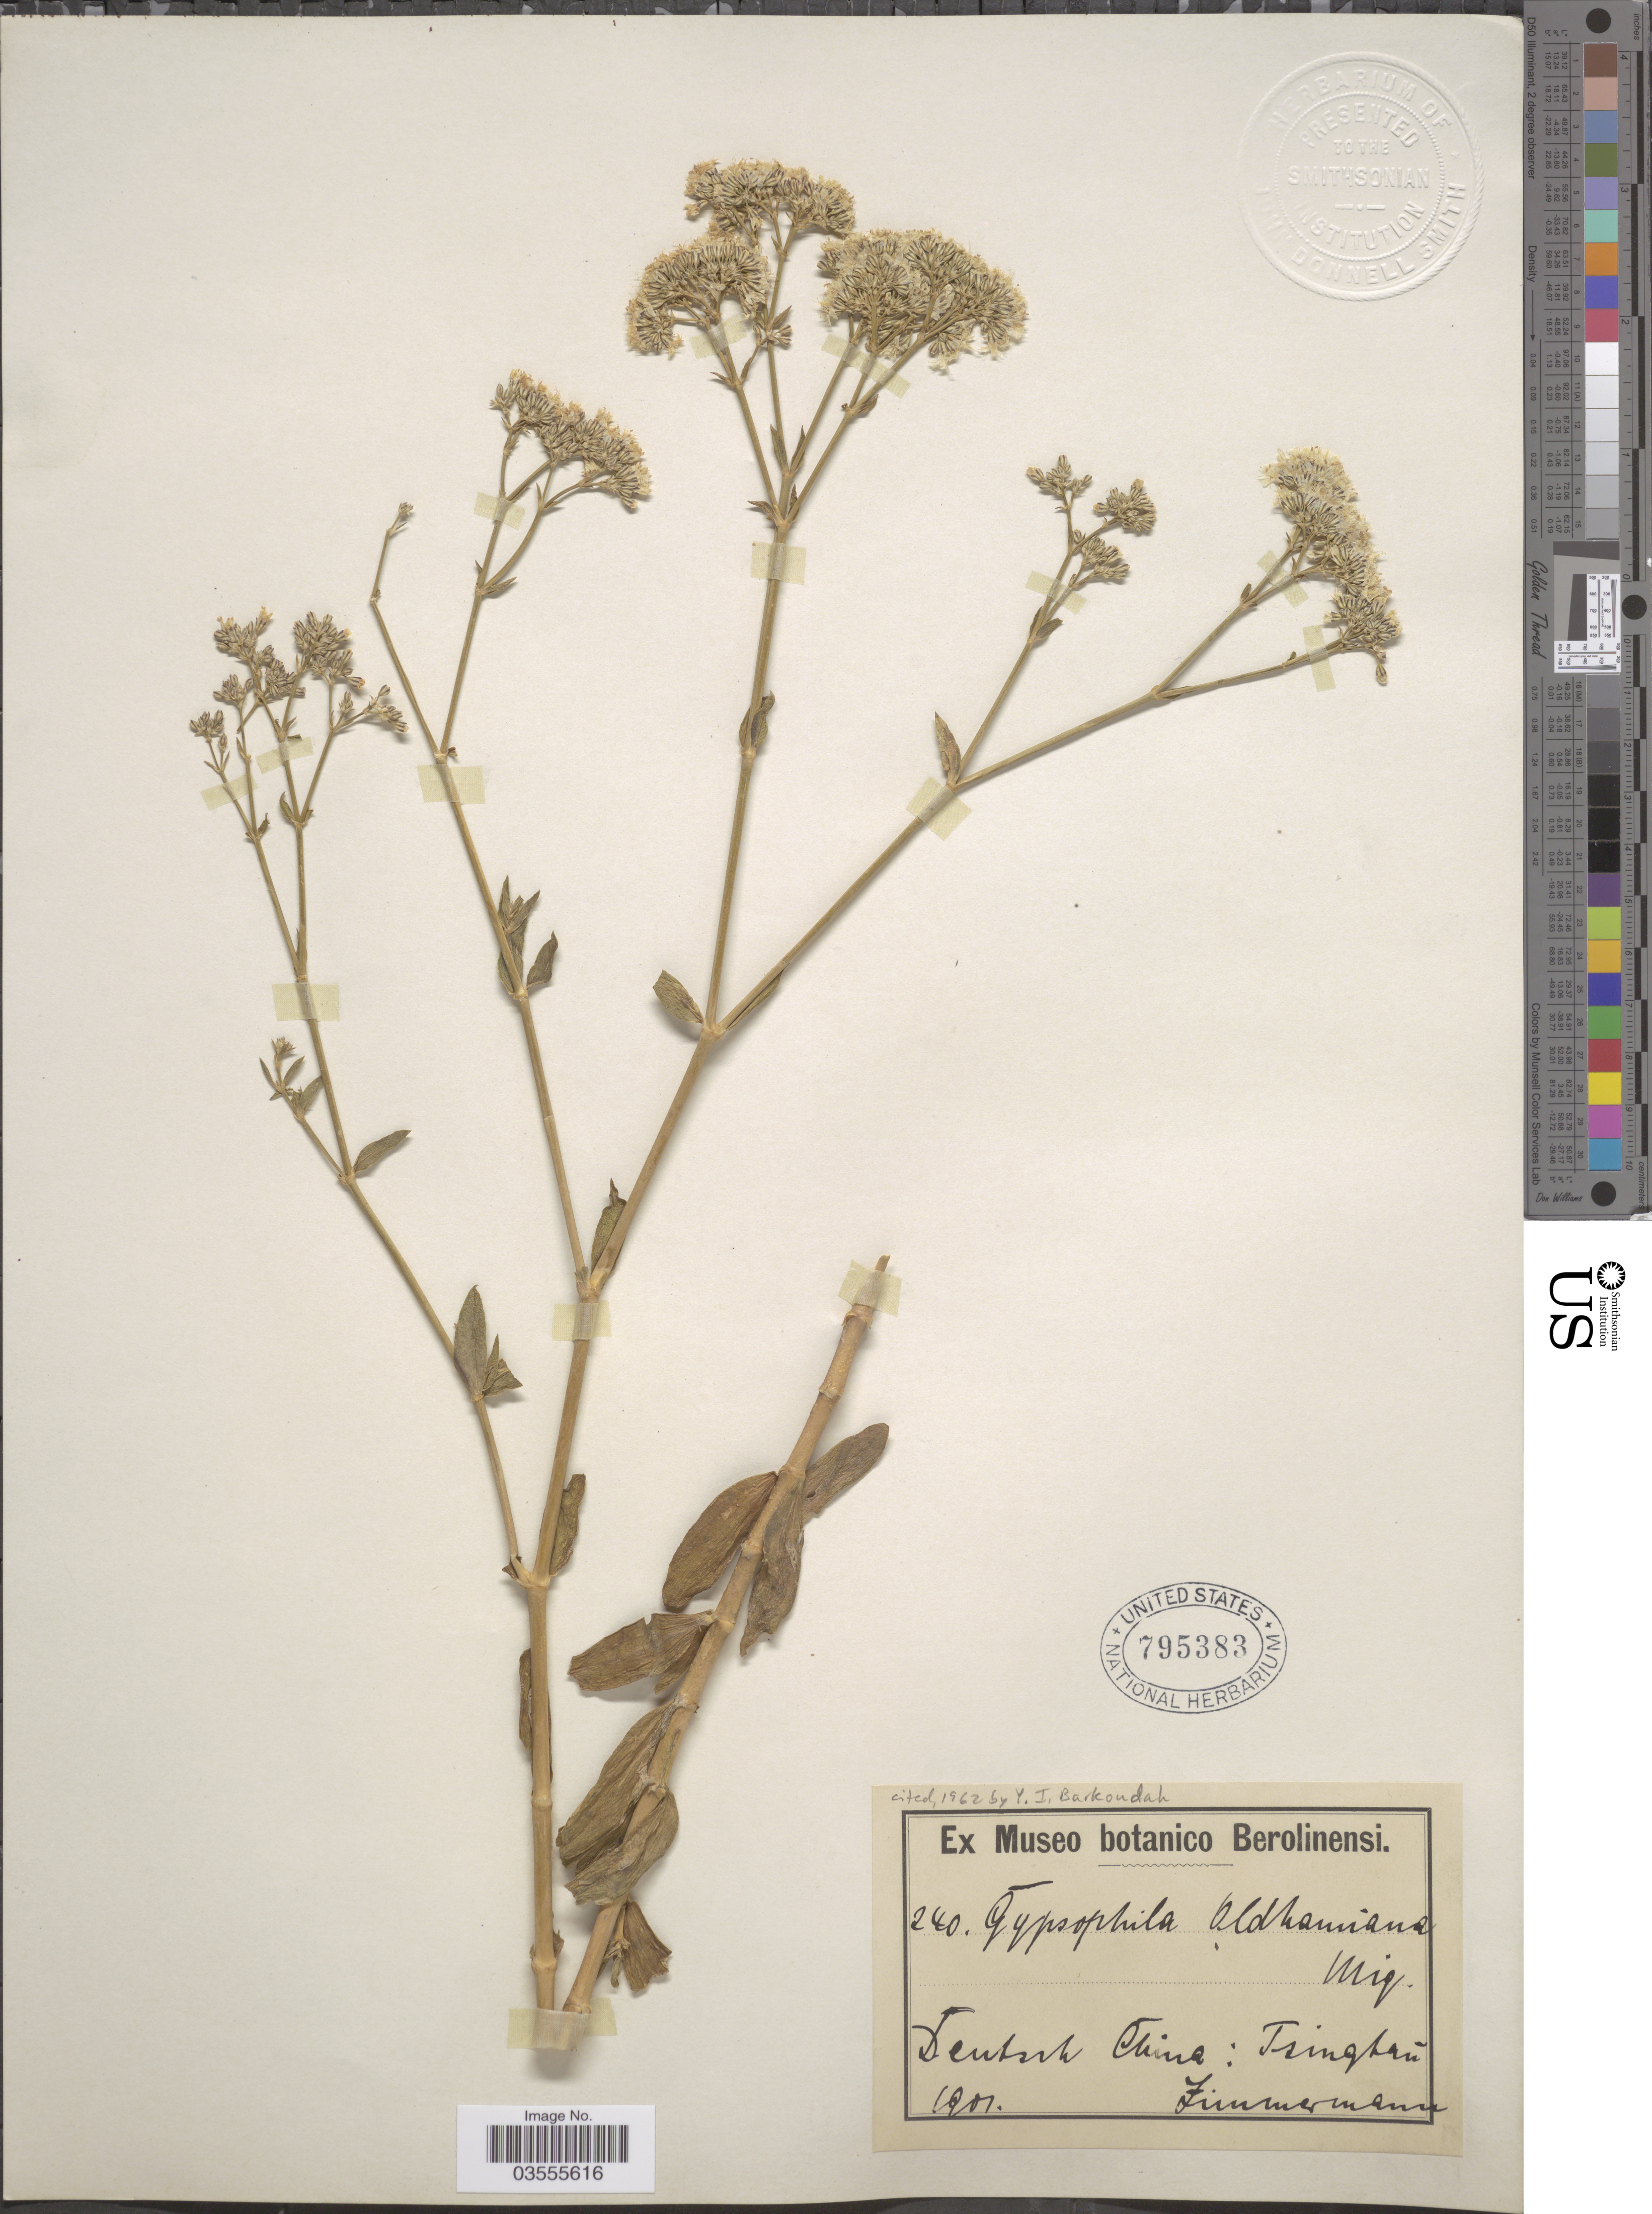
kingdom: Plantae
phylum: Tracheophyta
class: Magnoliopsida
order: Caryophyllales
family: Caryophyllaceae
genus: Gypsophila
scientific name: Gypsophila oldhamiana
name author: Miq.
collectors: -. Zimmermann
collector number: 240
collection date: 1901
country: China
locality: Deutsch China: Tsingtau.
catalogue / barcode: US 795383